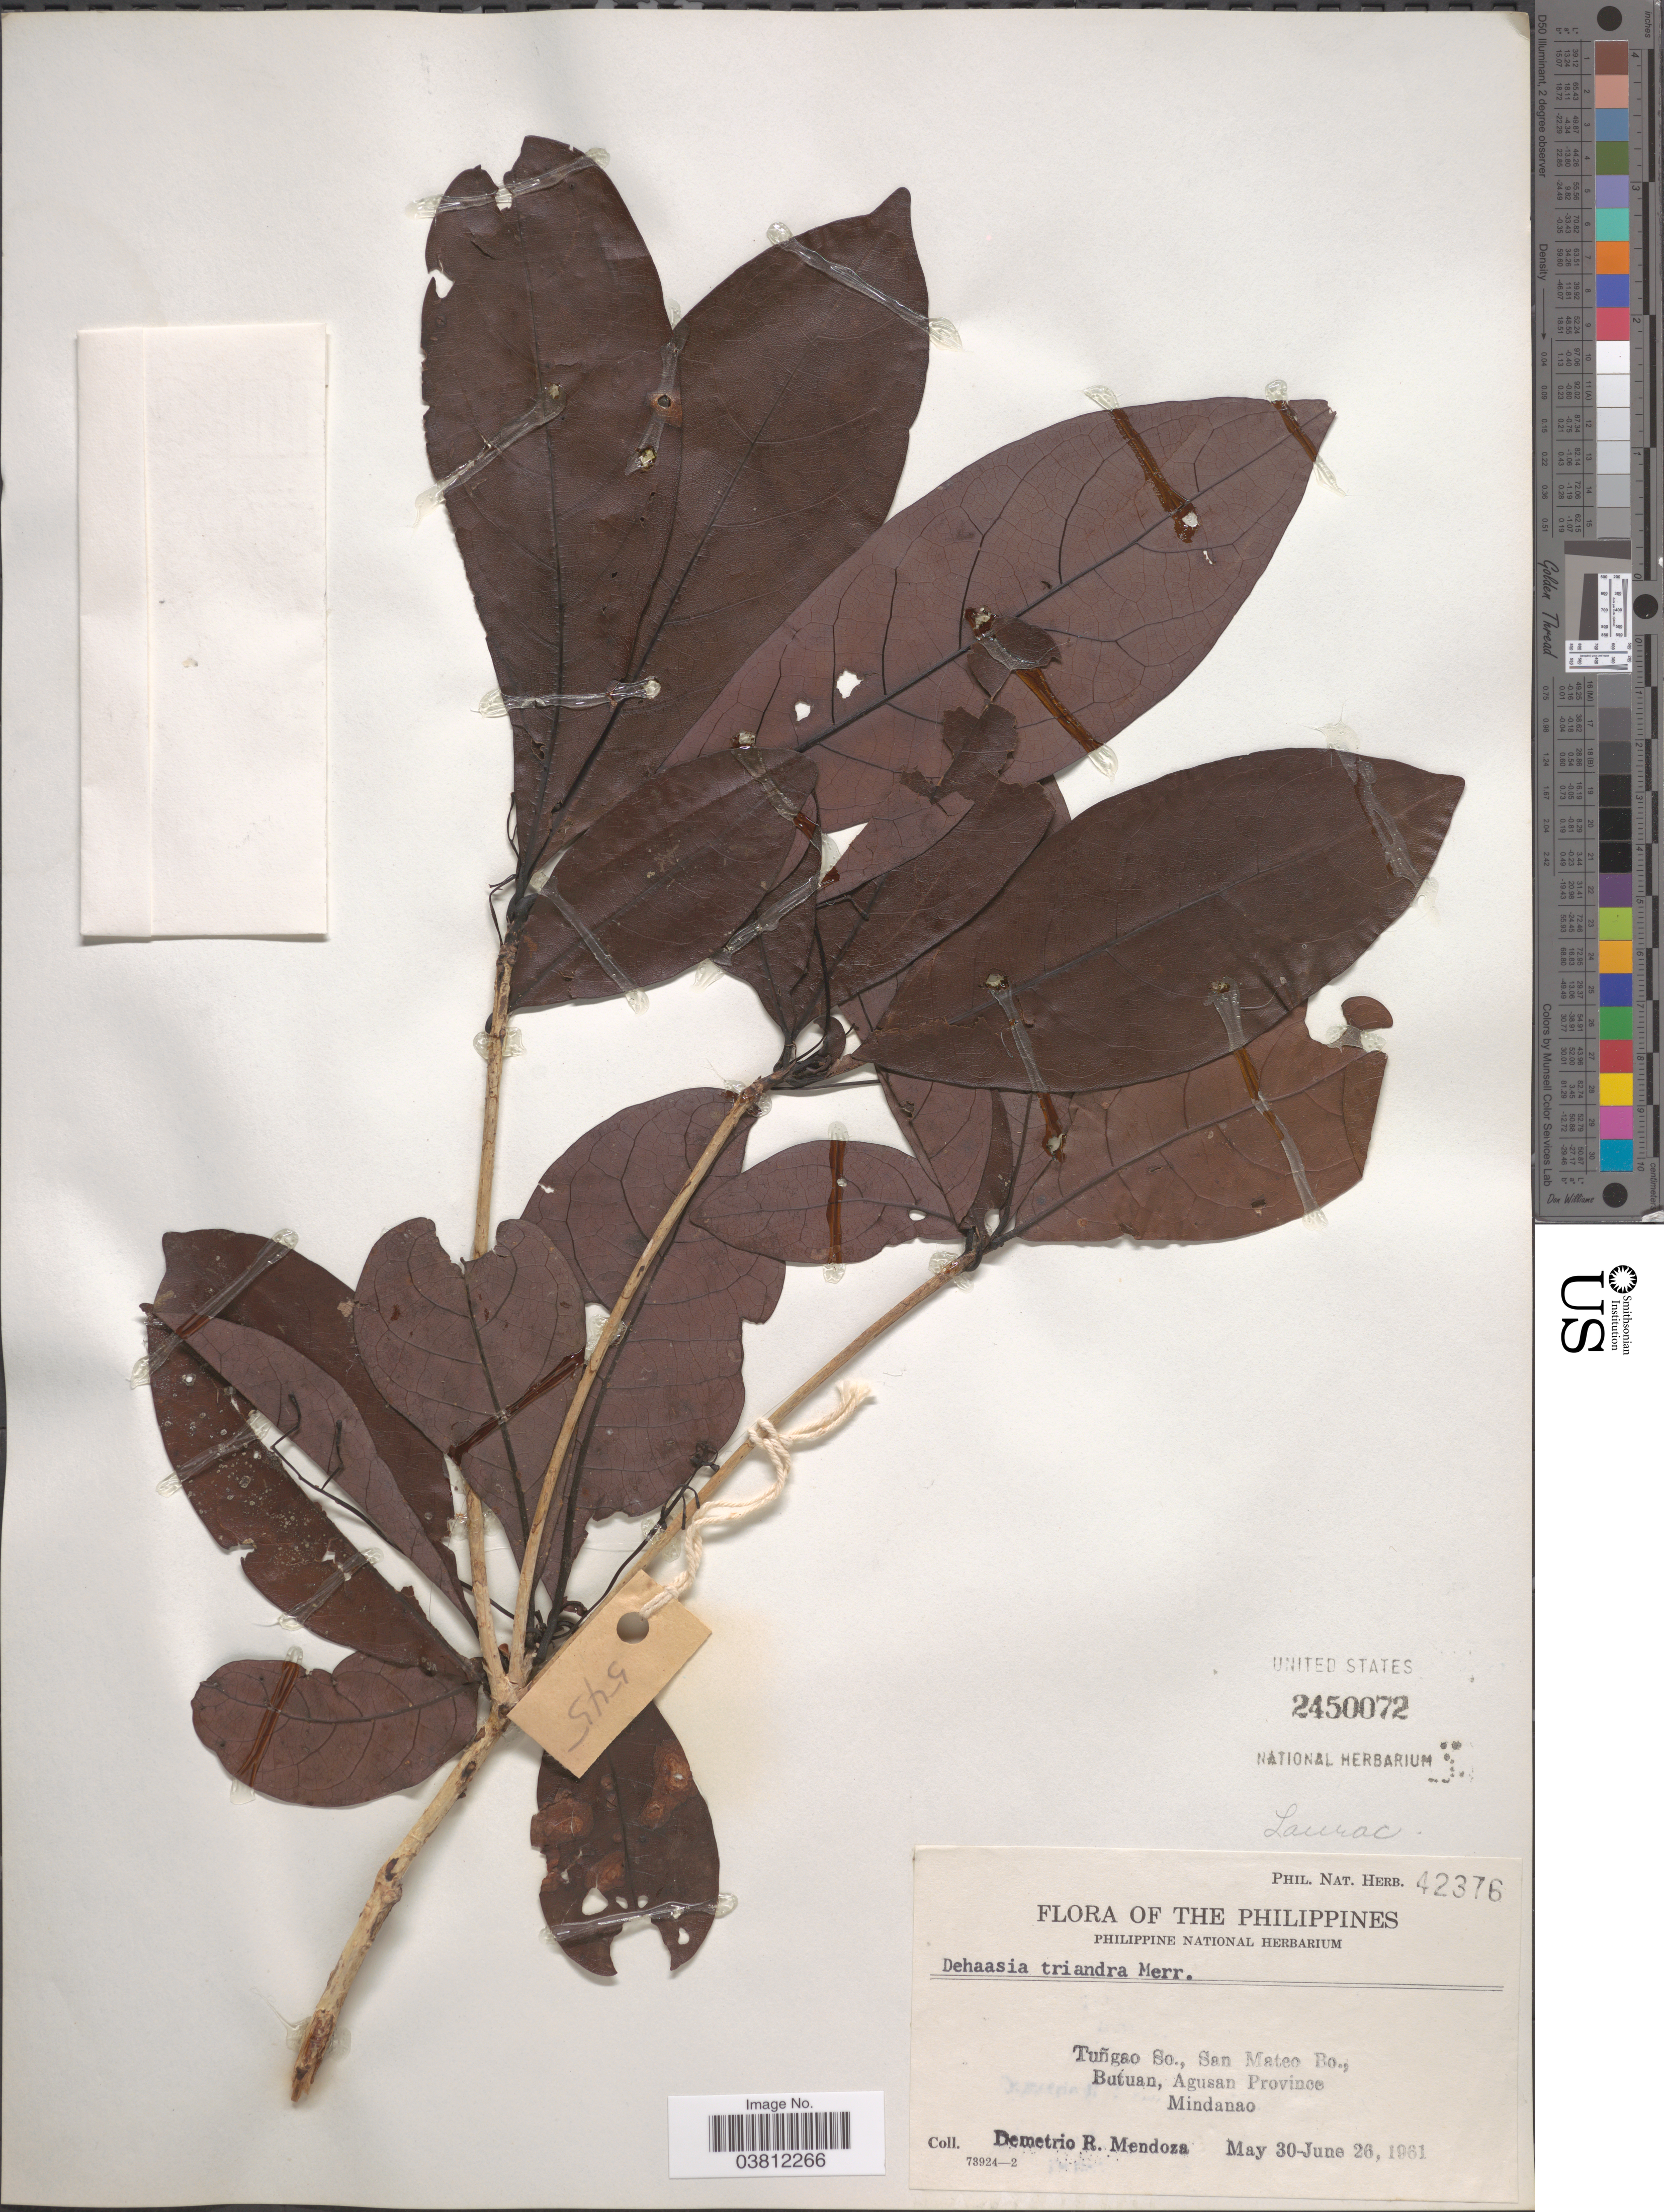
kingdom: Plantae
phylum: Tracheophyta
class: Magnoliopsida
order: Laurales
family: Lauraceae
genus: Dehaasia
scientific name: Dehaasia triandra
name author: Merr.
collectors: D. Mendoza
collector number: Phil.Nat.Herb. 42376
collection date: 1961-05-30/1961-06-26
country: Philippines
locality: Tuñgao So., San Mateo Bo., Butuan, Agusan Province. Mindanao.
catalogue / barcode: US 2450072